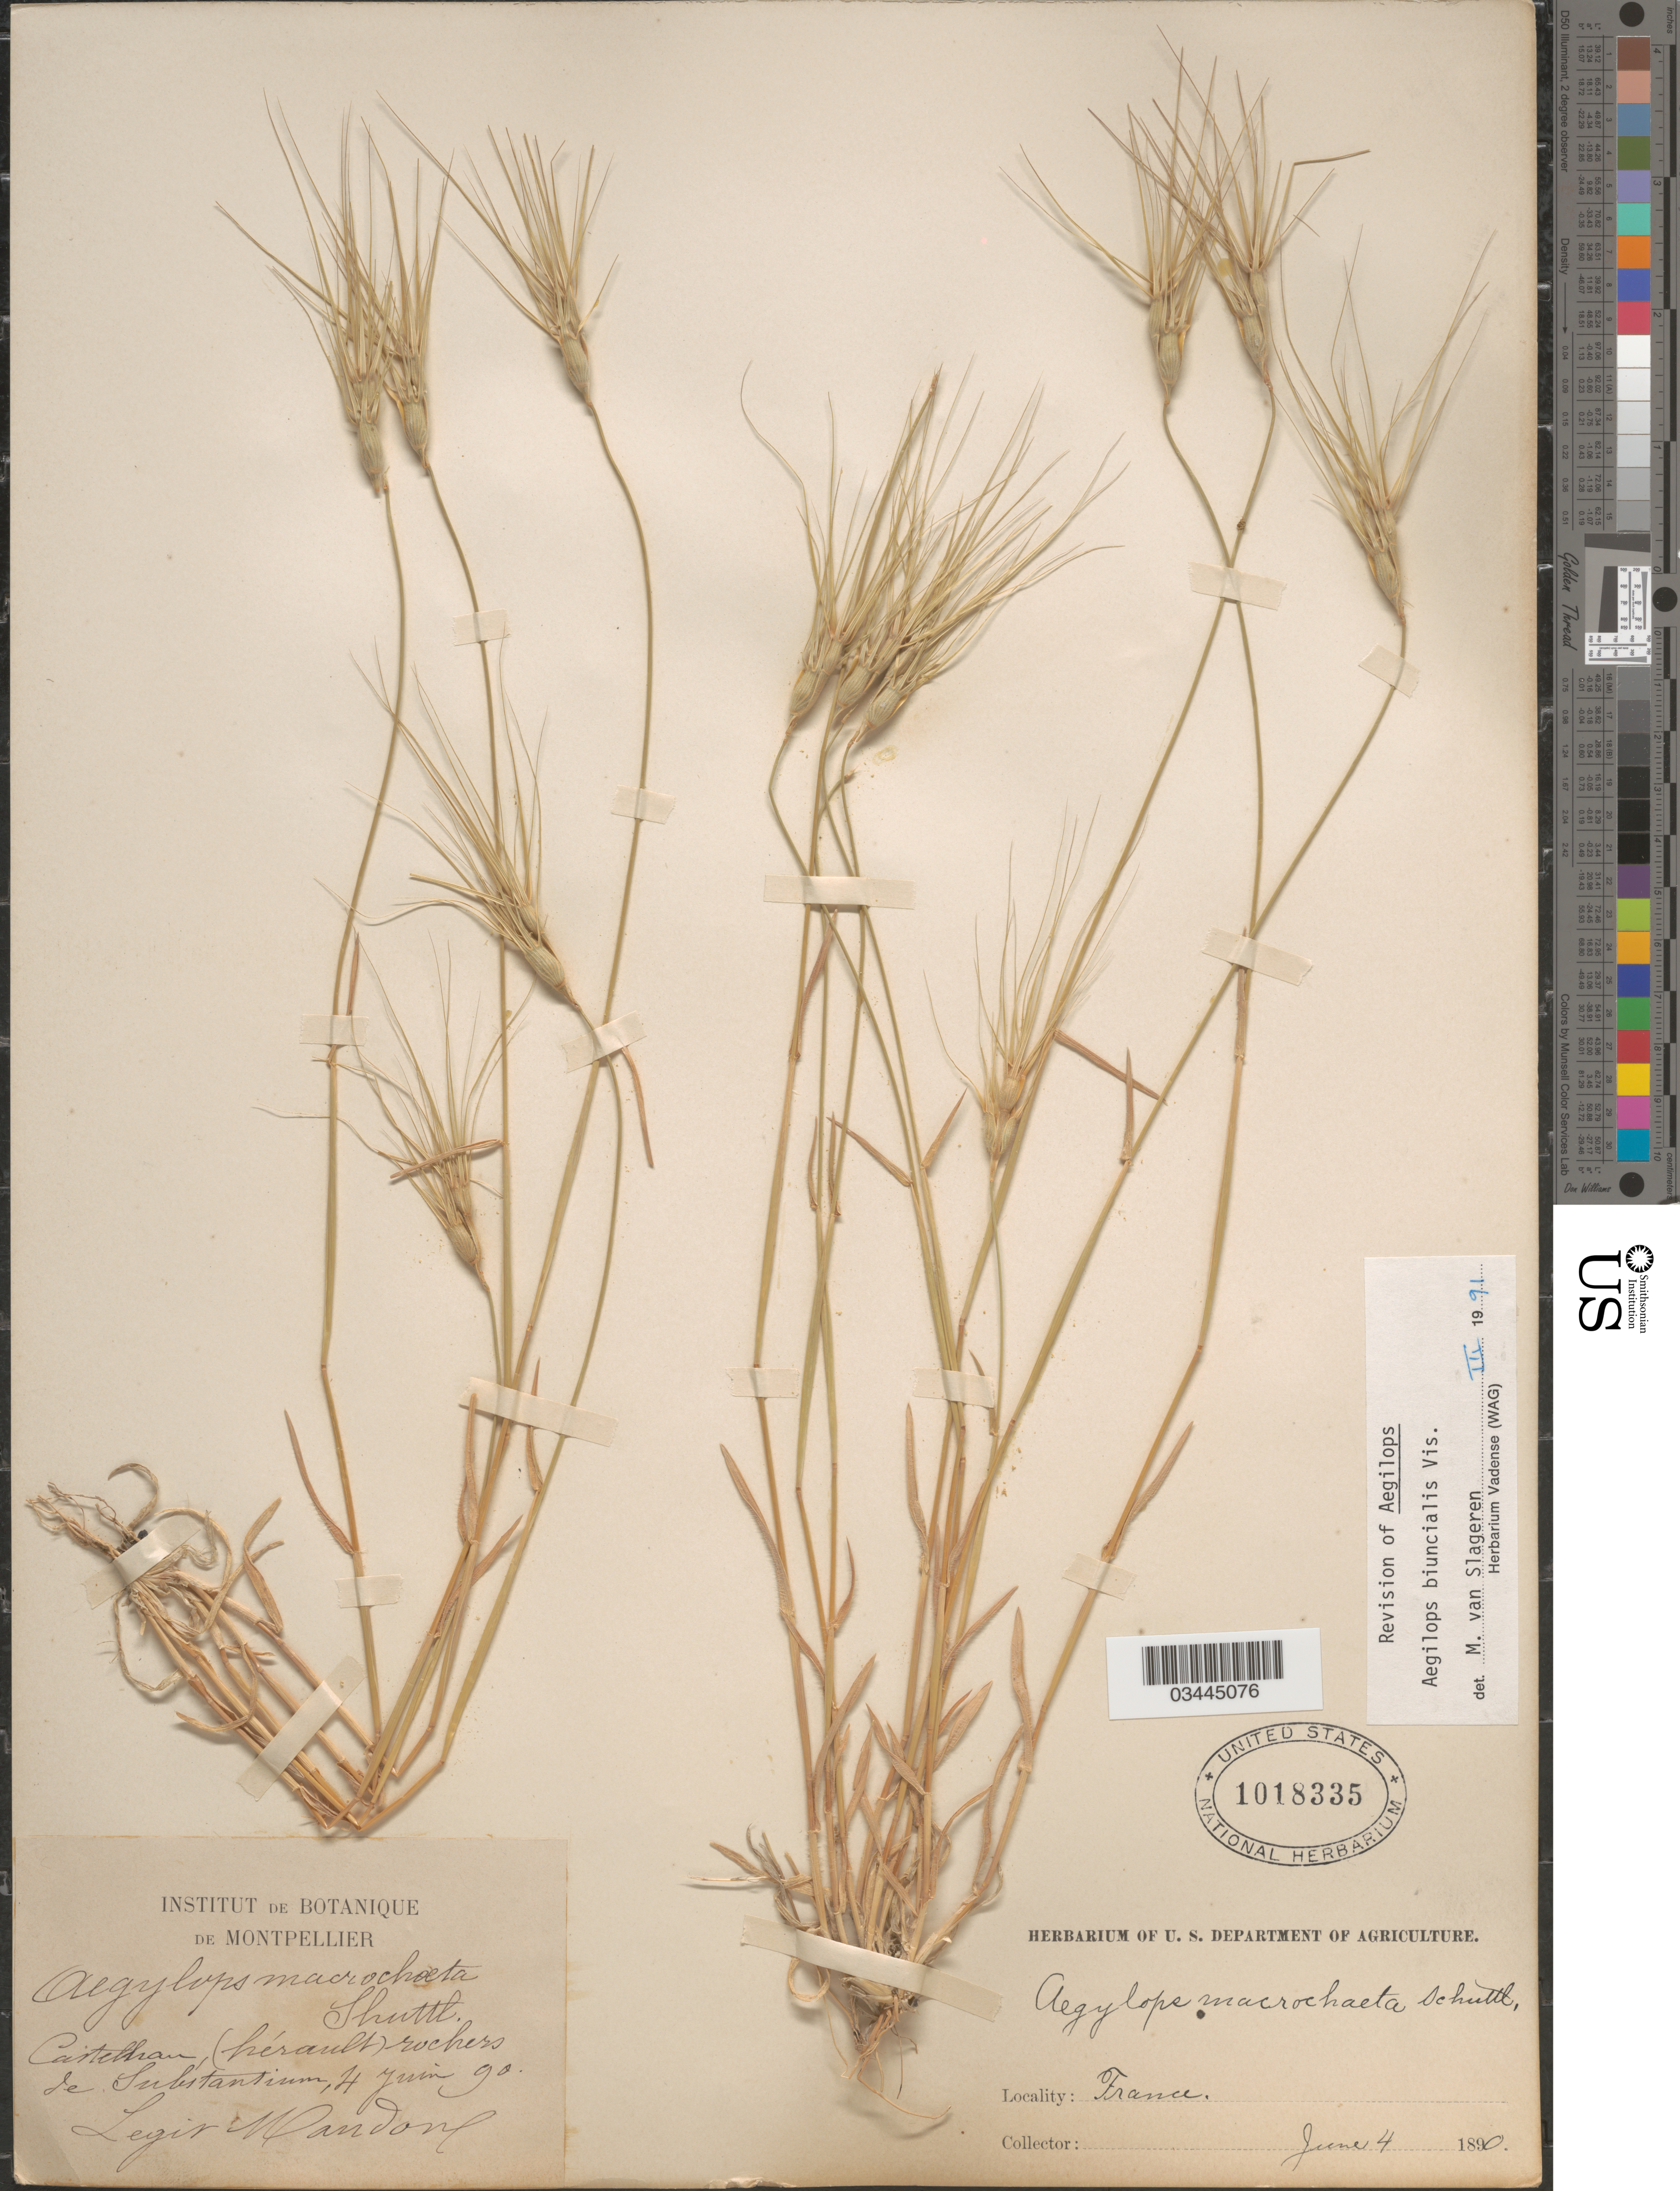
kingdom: Plantae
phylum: Tracheophyta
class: Liliopsida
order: Poales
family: Poaceae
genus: Aegilops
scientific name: Aegilops biuncialis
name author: Vis.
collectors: Mandon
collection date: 1890-06-04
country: France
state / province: Occitanie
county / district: Hérault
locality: Castelhan (hérault) rochers de Substantium.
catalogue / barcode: US 1018335